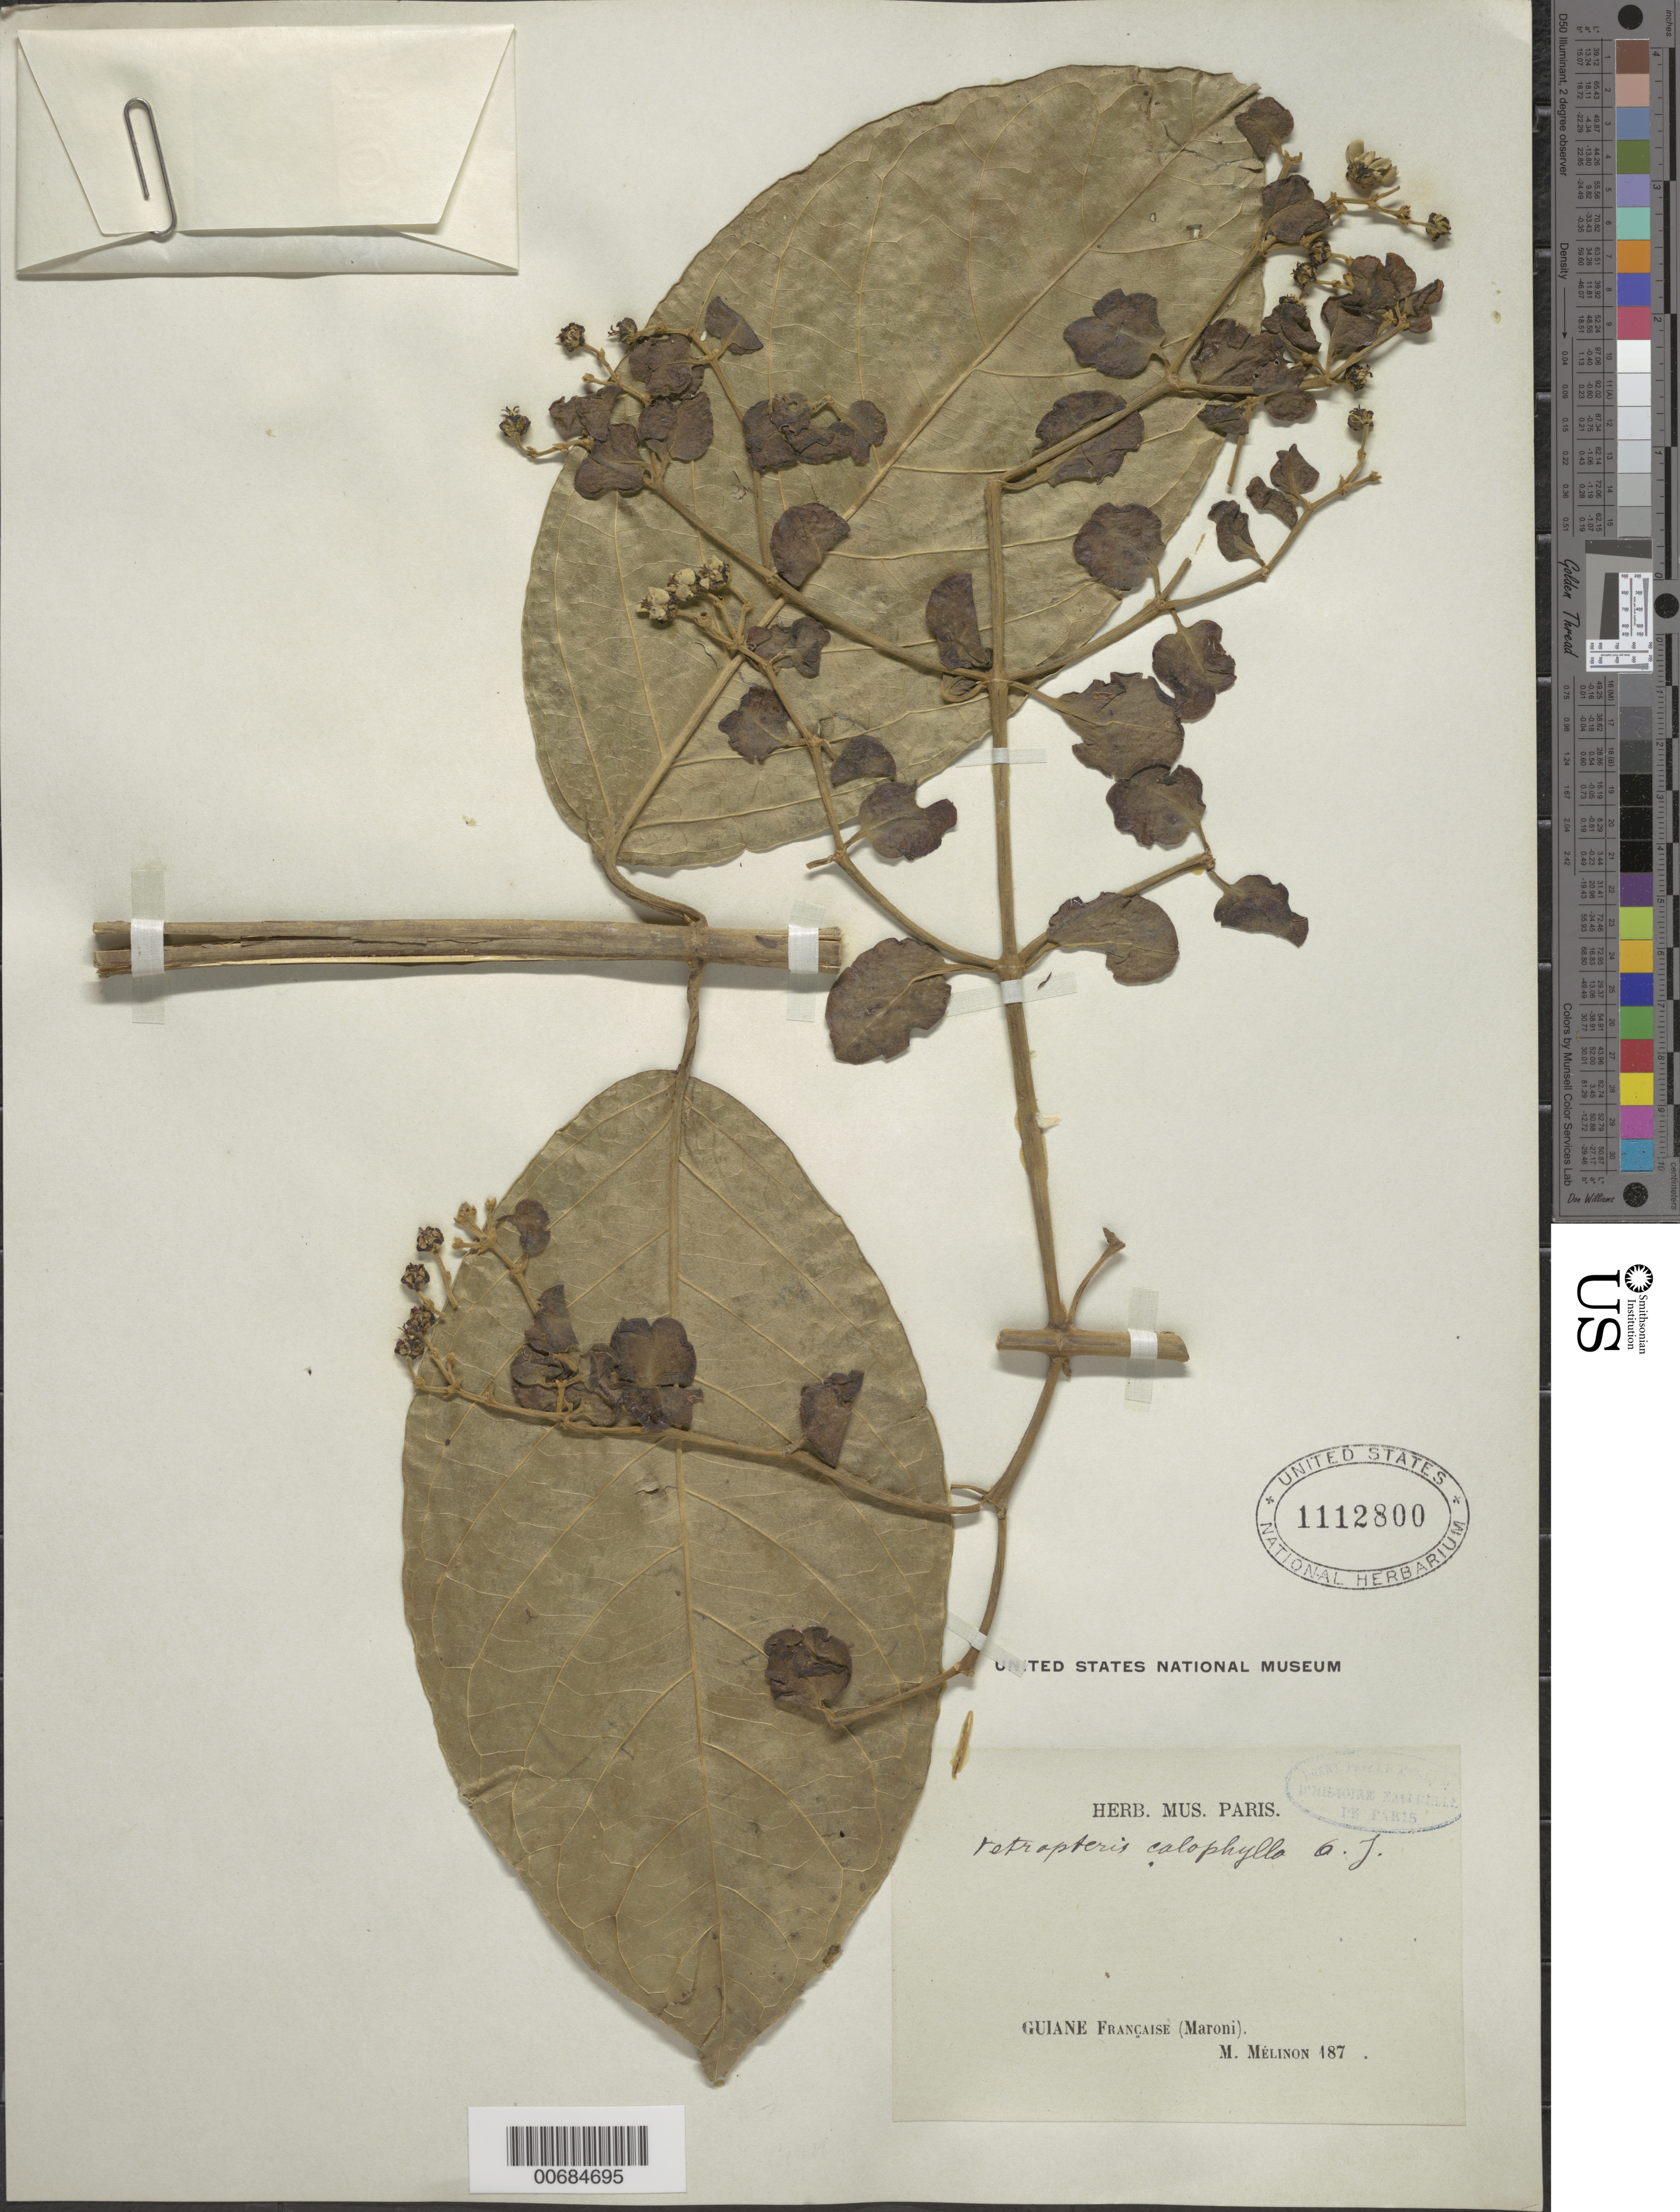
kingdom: Plantae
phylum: Tracheophyta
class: Magnoliopsida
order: Malpighiales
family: Malpighiaceae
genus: Tetrapterys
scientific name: Tetrapterys calophylla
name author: A. Juss.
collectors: E. Mélinon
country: French Guiana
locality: Maroni R.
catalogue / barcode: US 1112800